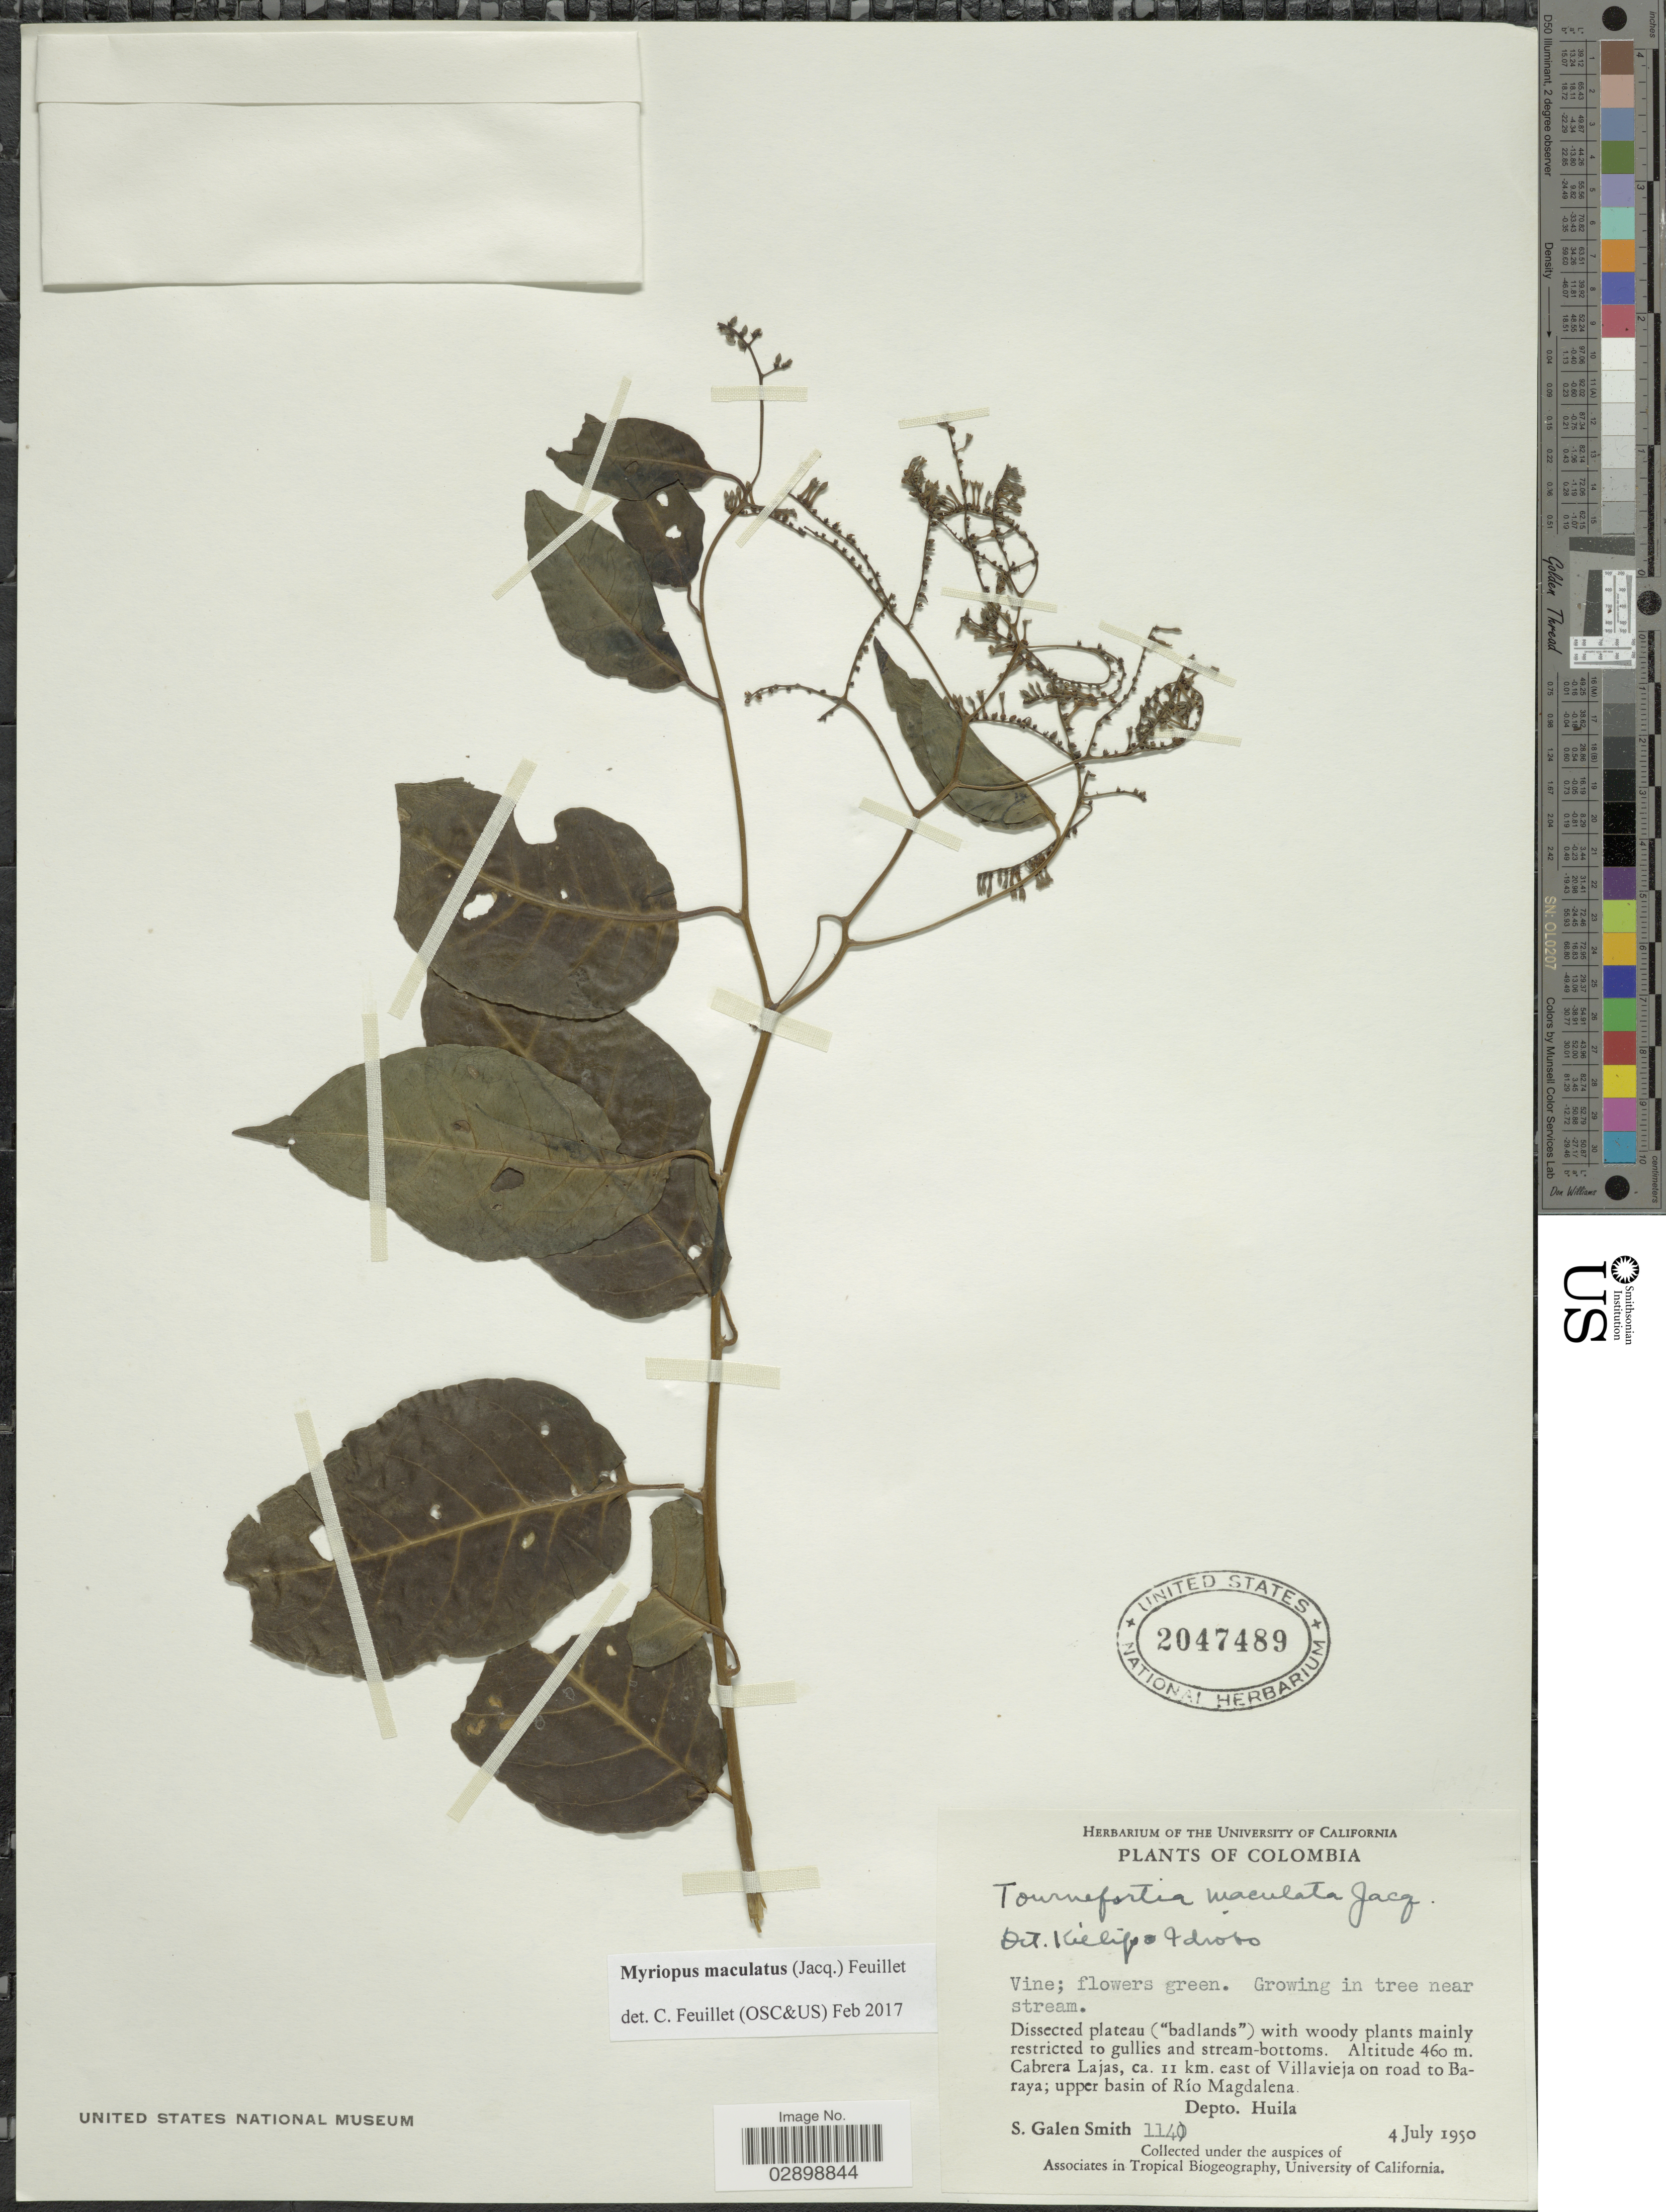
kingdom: Plantae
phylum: Tracheophyta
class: Magnoliopsida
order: Boraginales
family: Heliotropiaceae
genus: Myriopus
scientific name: Myriopus maculatus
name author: (Jacq.) Feuillet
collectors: S. G. Smith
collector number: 1140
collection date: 1950-07-04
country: Colombia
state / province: Huila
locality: Cabrera Lajas, ca. 11 km. east of Villavieja on road to Baraya; upper basin of Río Magdalena. Depto. Huila.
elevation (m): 460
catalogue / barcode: US 2047489